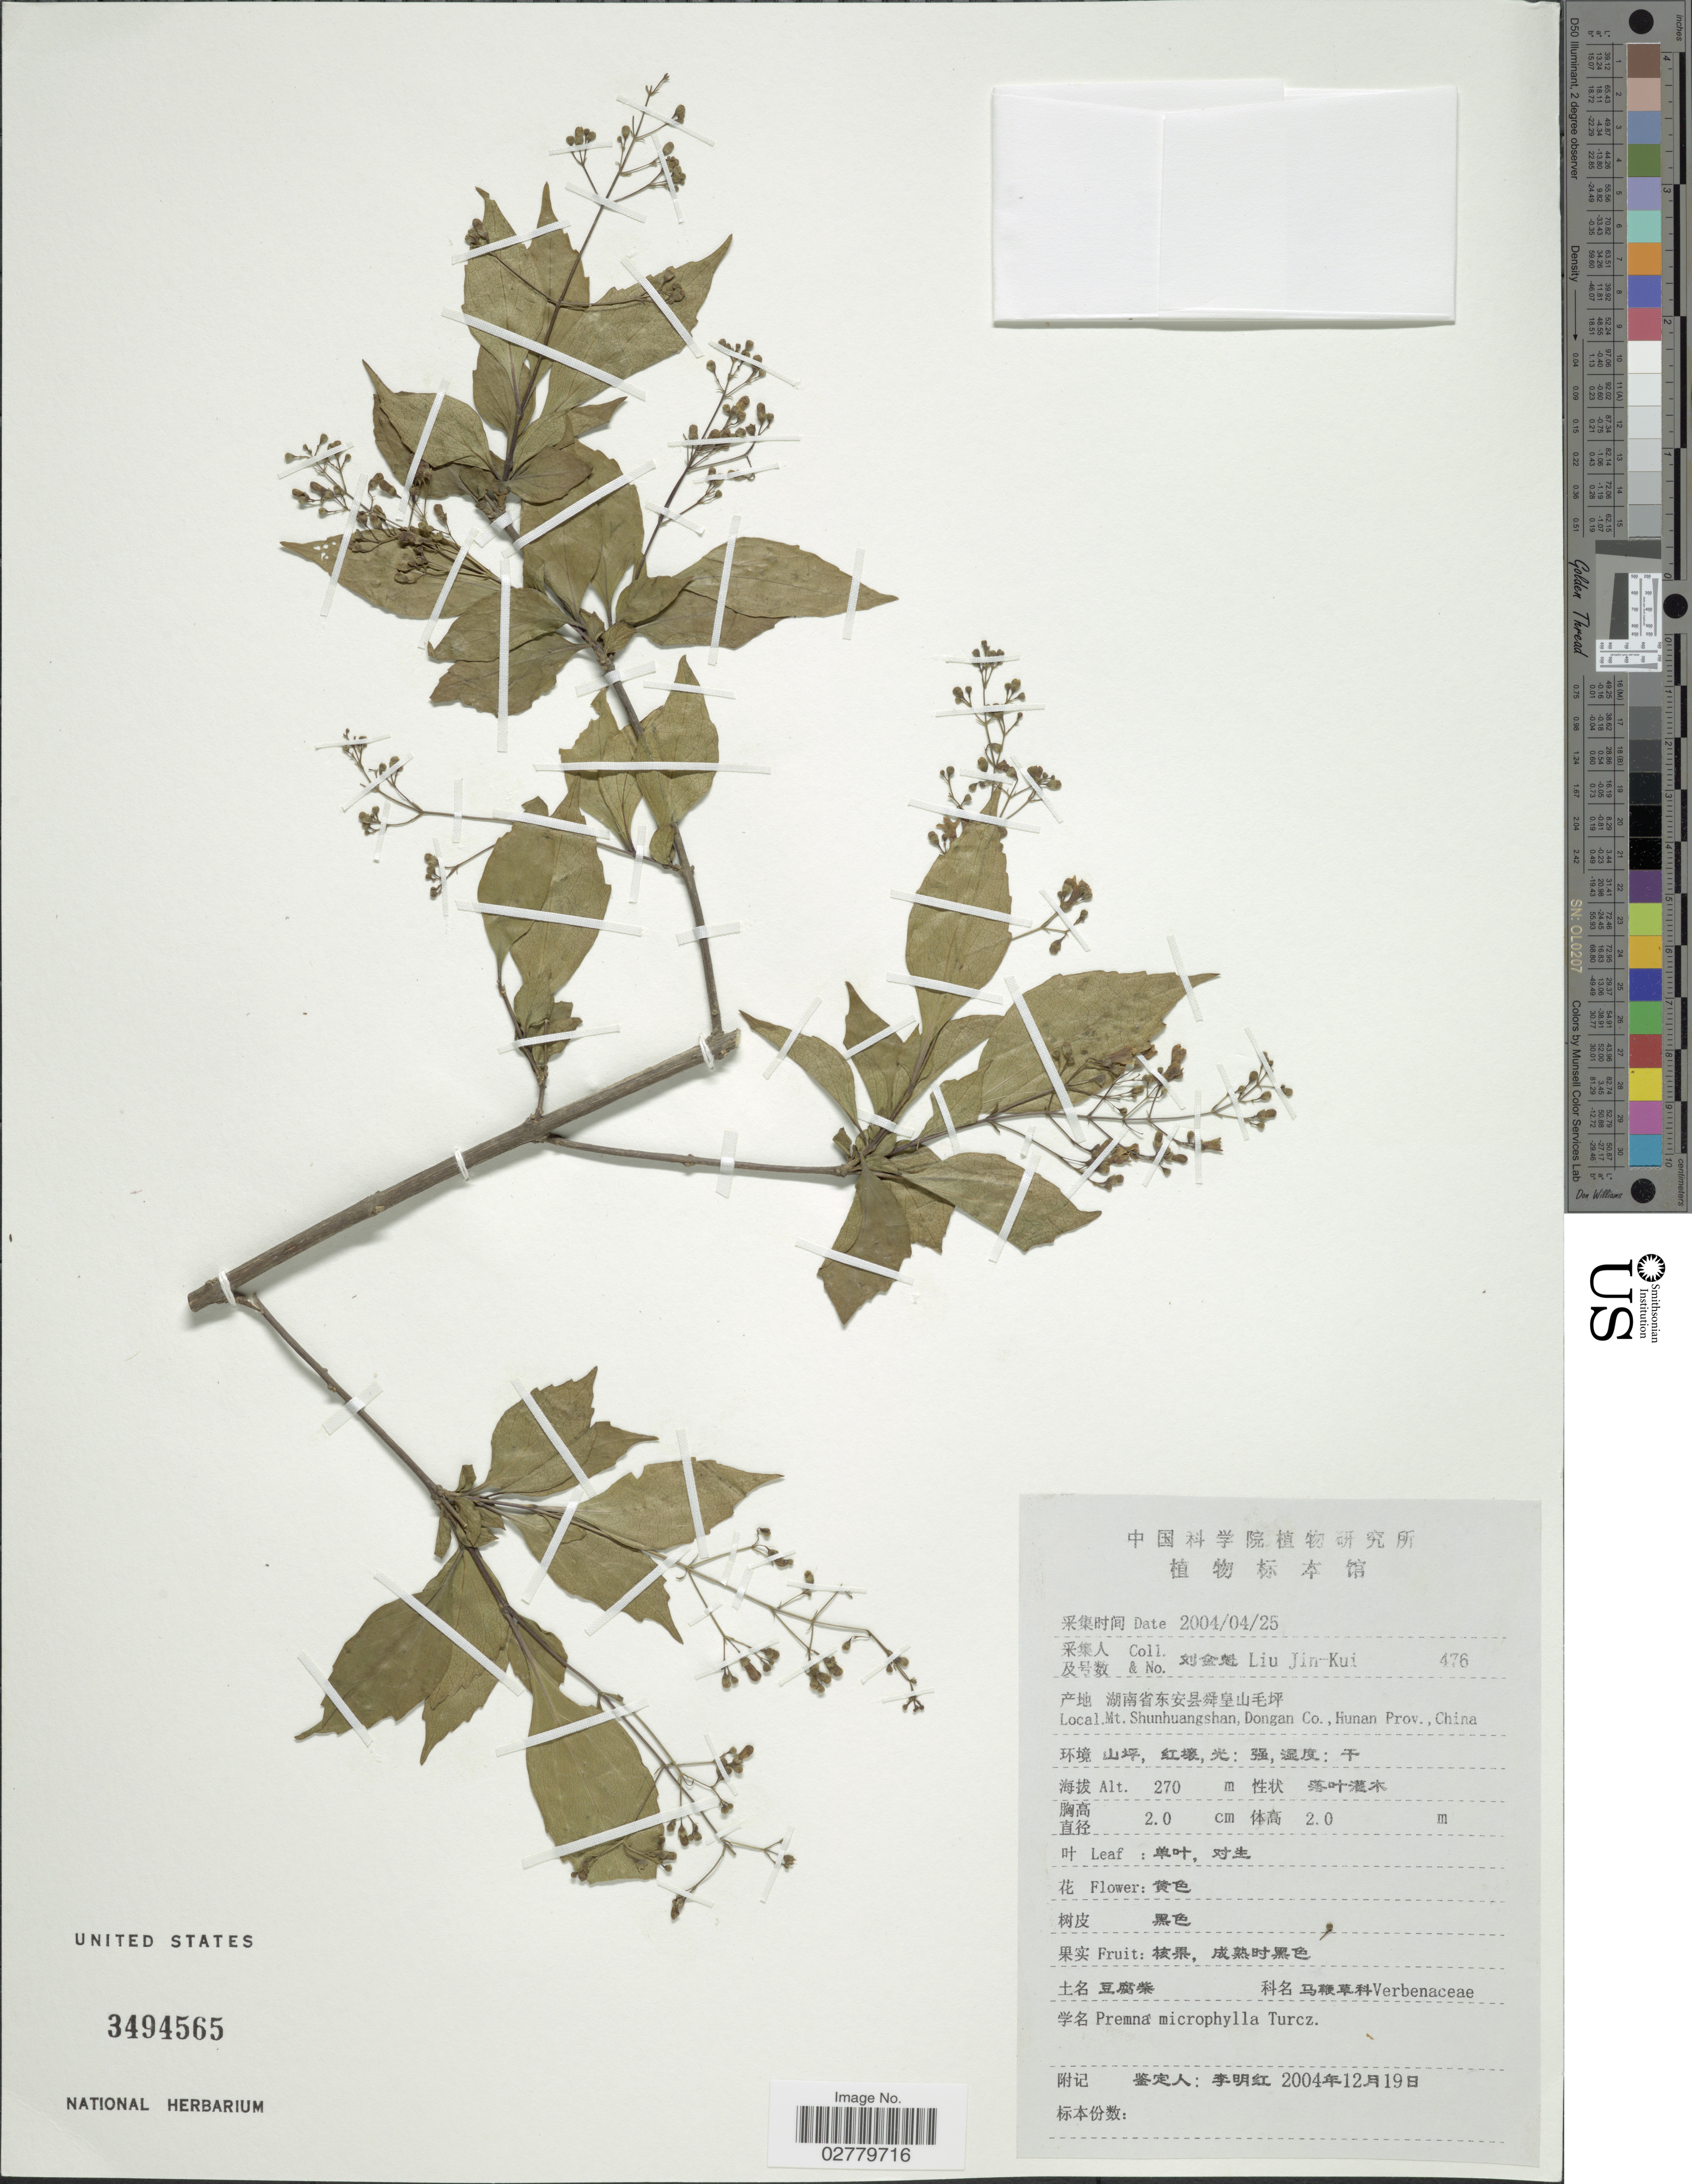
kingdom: Plantae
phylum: Tracheophyta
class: Magnoliopsida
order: Lamiales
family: Lamiaceae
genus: Premna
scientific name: Premna microphylla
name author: Turcz.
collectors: Liu Jin-Kui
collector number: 476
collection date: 2004-04-25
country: China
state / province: Hunan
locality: Mt. Shunhuangshan, Dongan Co.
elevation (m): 270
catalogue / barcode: US 3494565